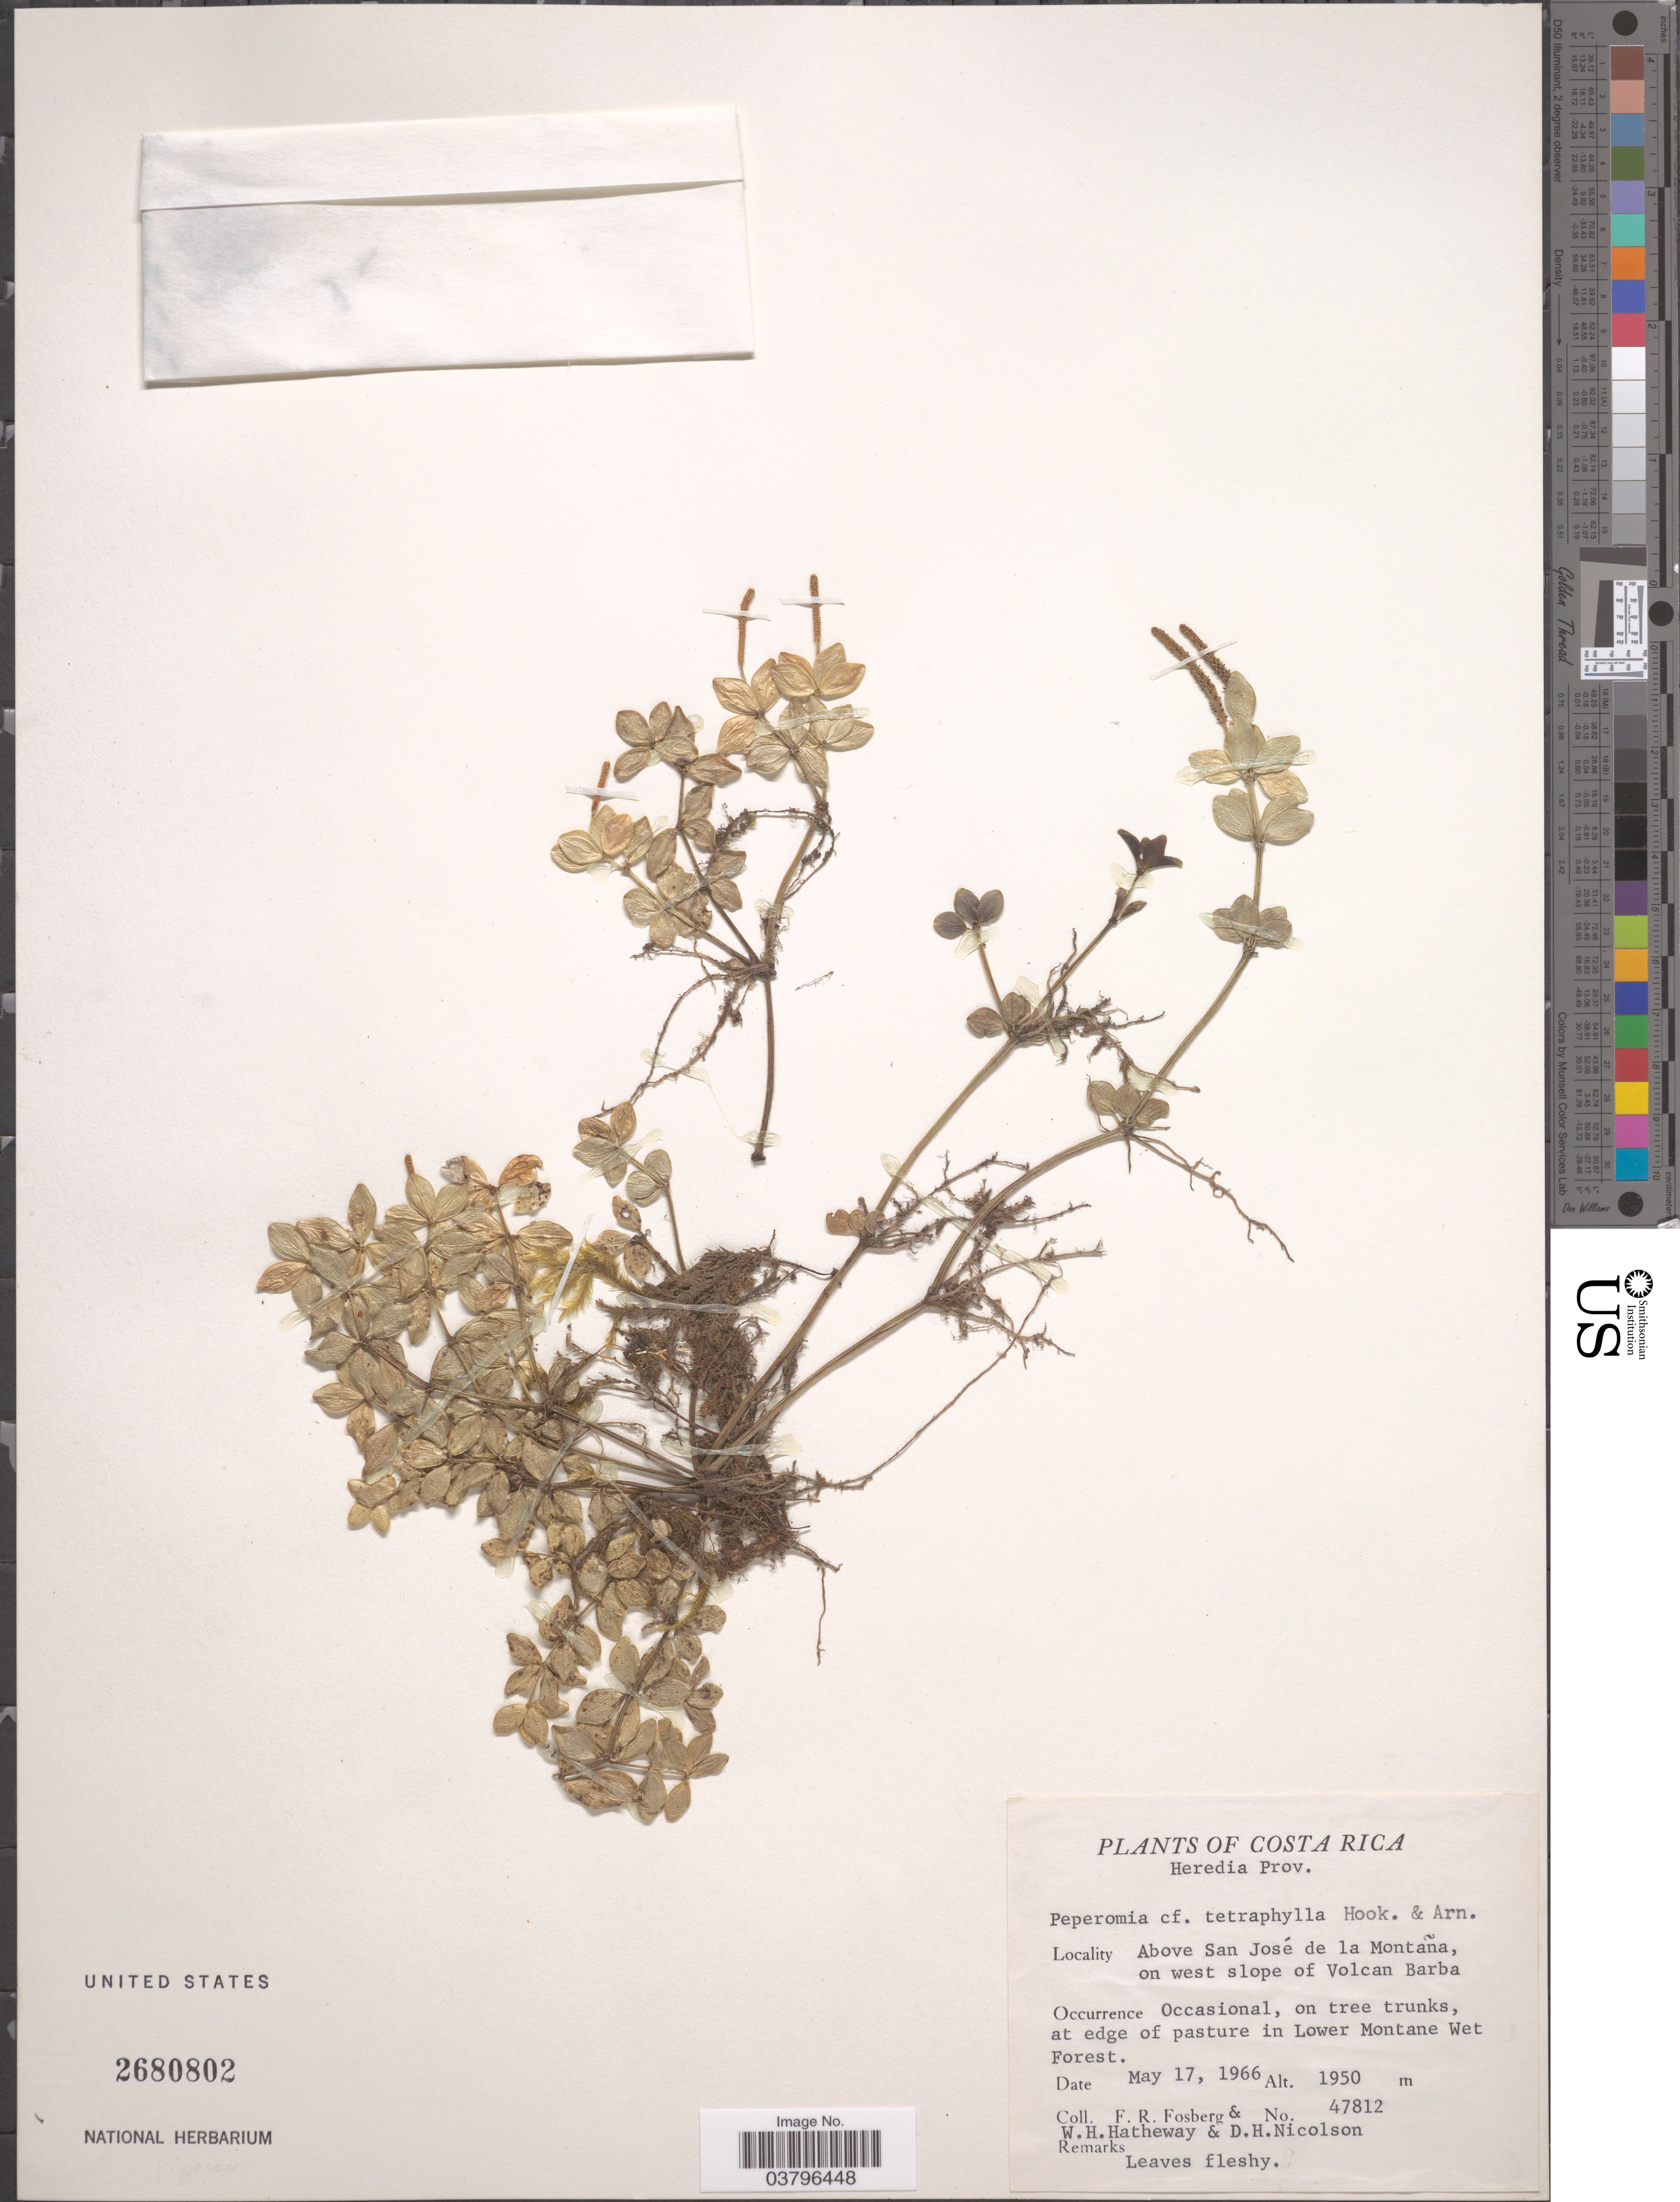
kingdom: Plantae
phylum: Tracheophyta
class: Magnoliopsida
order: Piperales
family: Piperaceae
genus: Peperomia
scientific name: Peperomia tetraphylla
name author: (G. Forst.) Hook. & Arn.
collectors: F. R. Fosberg, W. H. Hatheway & D. H. Nicolson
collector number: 47812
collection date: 1966-05-17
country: Costa Rica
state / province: Heredia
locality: Above San José de la Montaña, on west slope of Volcan Barba. At edge of pasture in Lower Montane Wet Forest.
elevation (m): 1950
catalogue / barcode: US 2680802